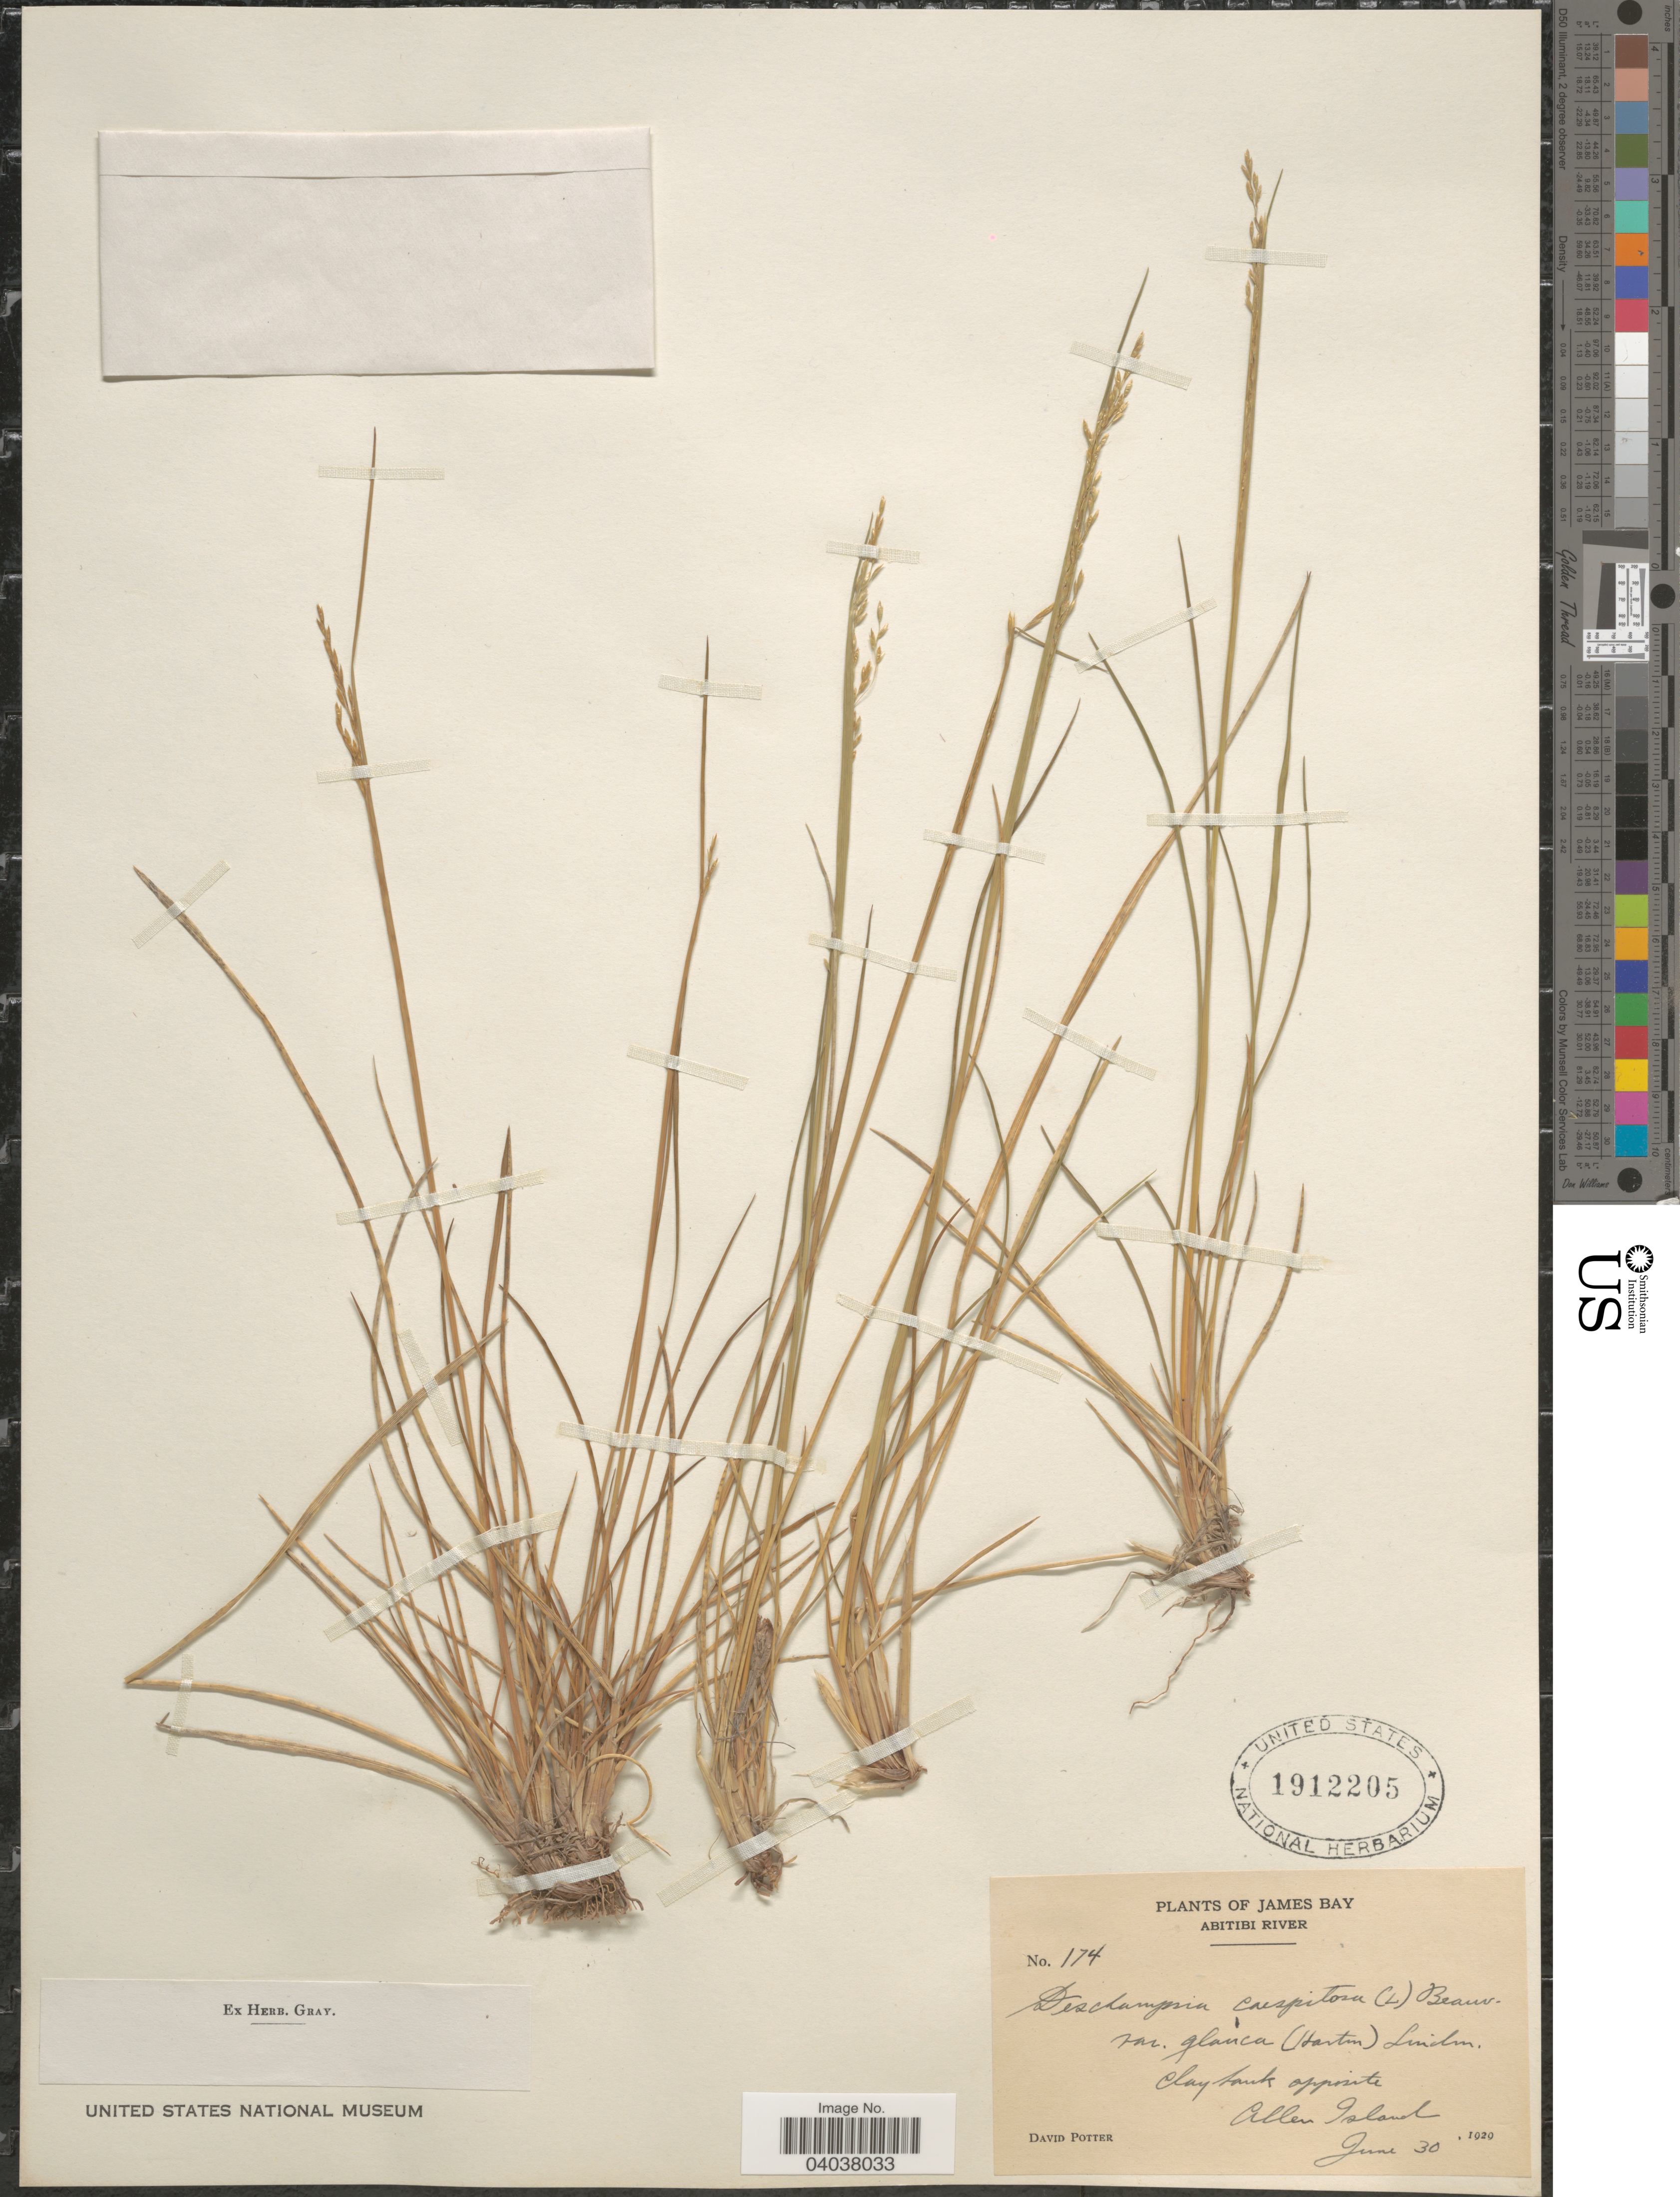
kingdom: Plantae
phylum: Tracheophyta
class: Liliopsida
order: Poales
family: Poaceae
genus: Deschampsia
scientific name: Deschampsia cespitosa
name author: (L.) P. Beauv.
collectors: D. Potter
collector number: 174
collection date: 1929-06-30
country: Canada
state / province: Nunavut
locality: James Bay. Abitibi River. Clay bank opposite Allen Island.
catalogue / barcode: US 1912205